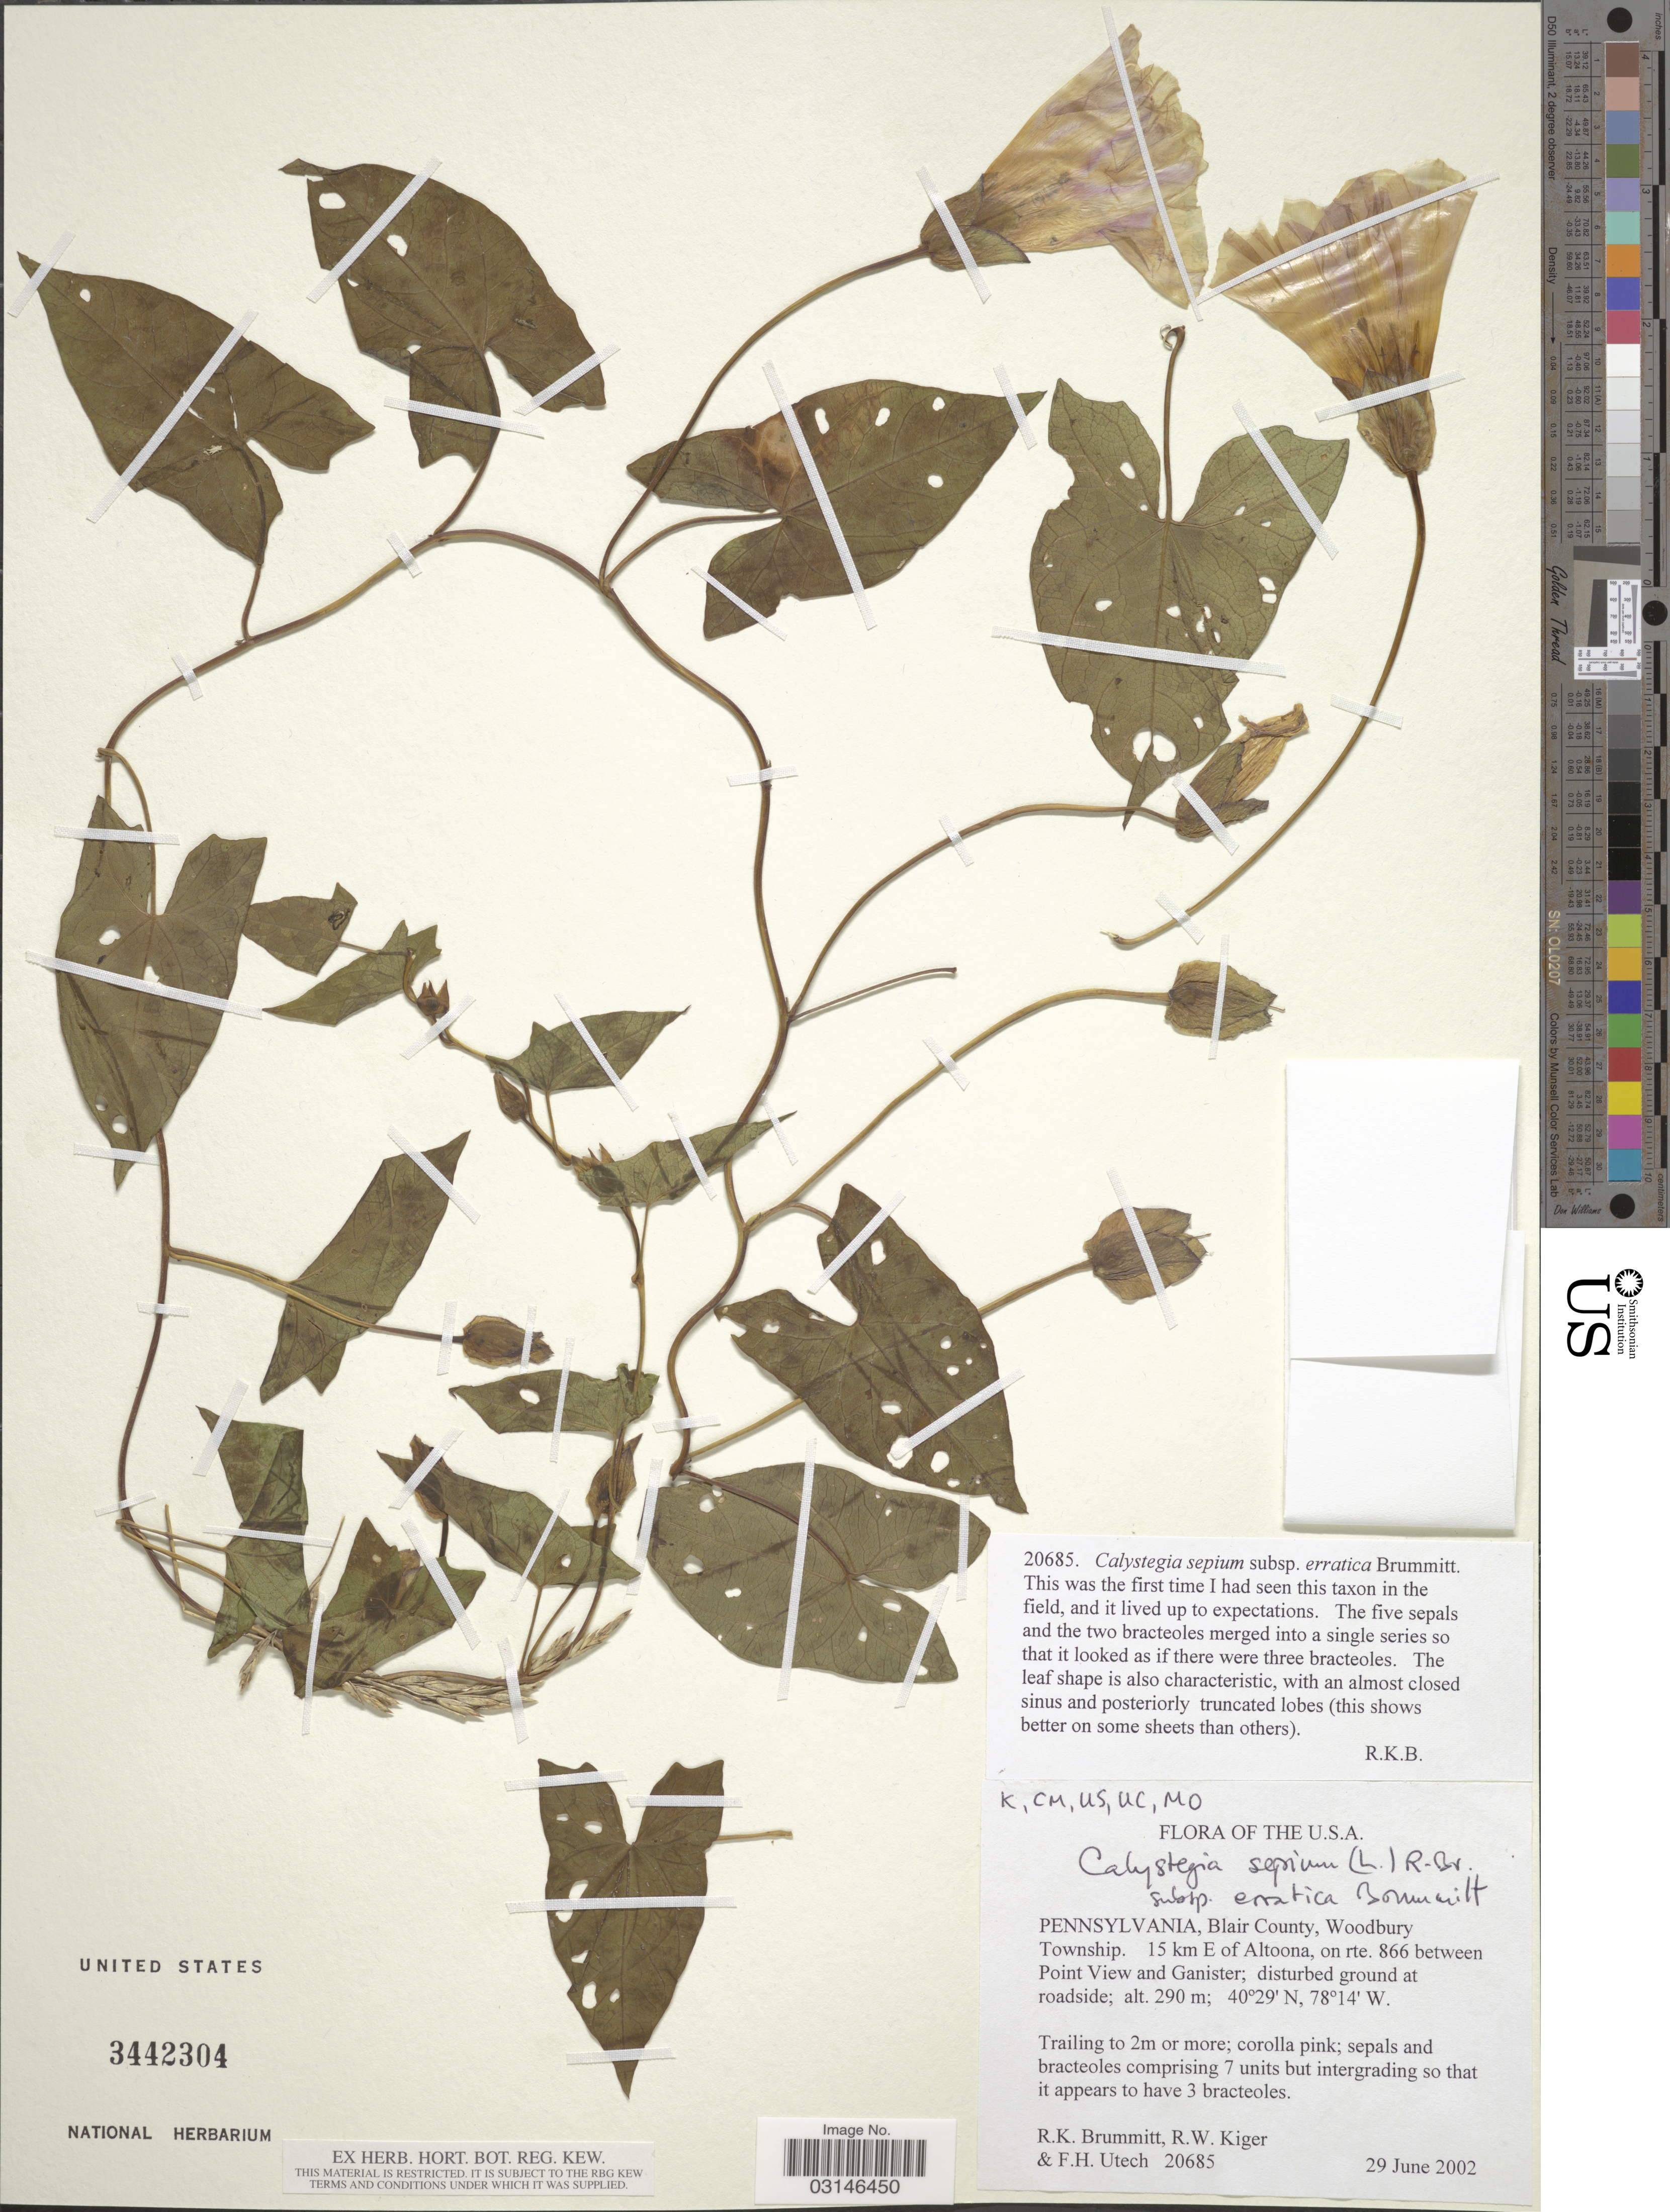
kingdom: Plantae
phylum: Tracheophyta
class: Magnoliopsida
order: Solanales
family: Convolvulaceae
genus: Calystegia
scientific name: Calystegia sepium subsp. erratica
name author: Brummitt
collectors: R. K. Brummitt, R. Kiger & F. Utech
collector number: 20685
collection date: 2002-06-29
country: United States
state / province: Pennsylvania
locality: Blair County, Woodbury Township, 15 km E of Altoona, on rte. 866 between Point View and Ganister.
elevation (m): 290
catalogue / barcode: US 3442304